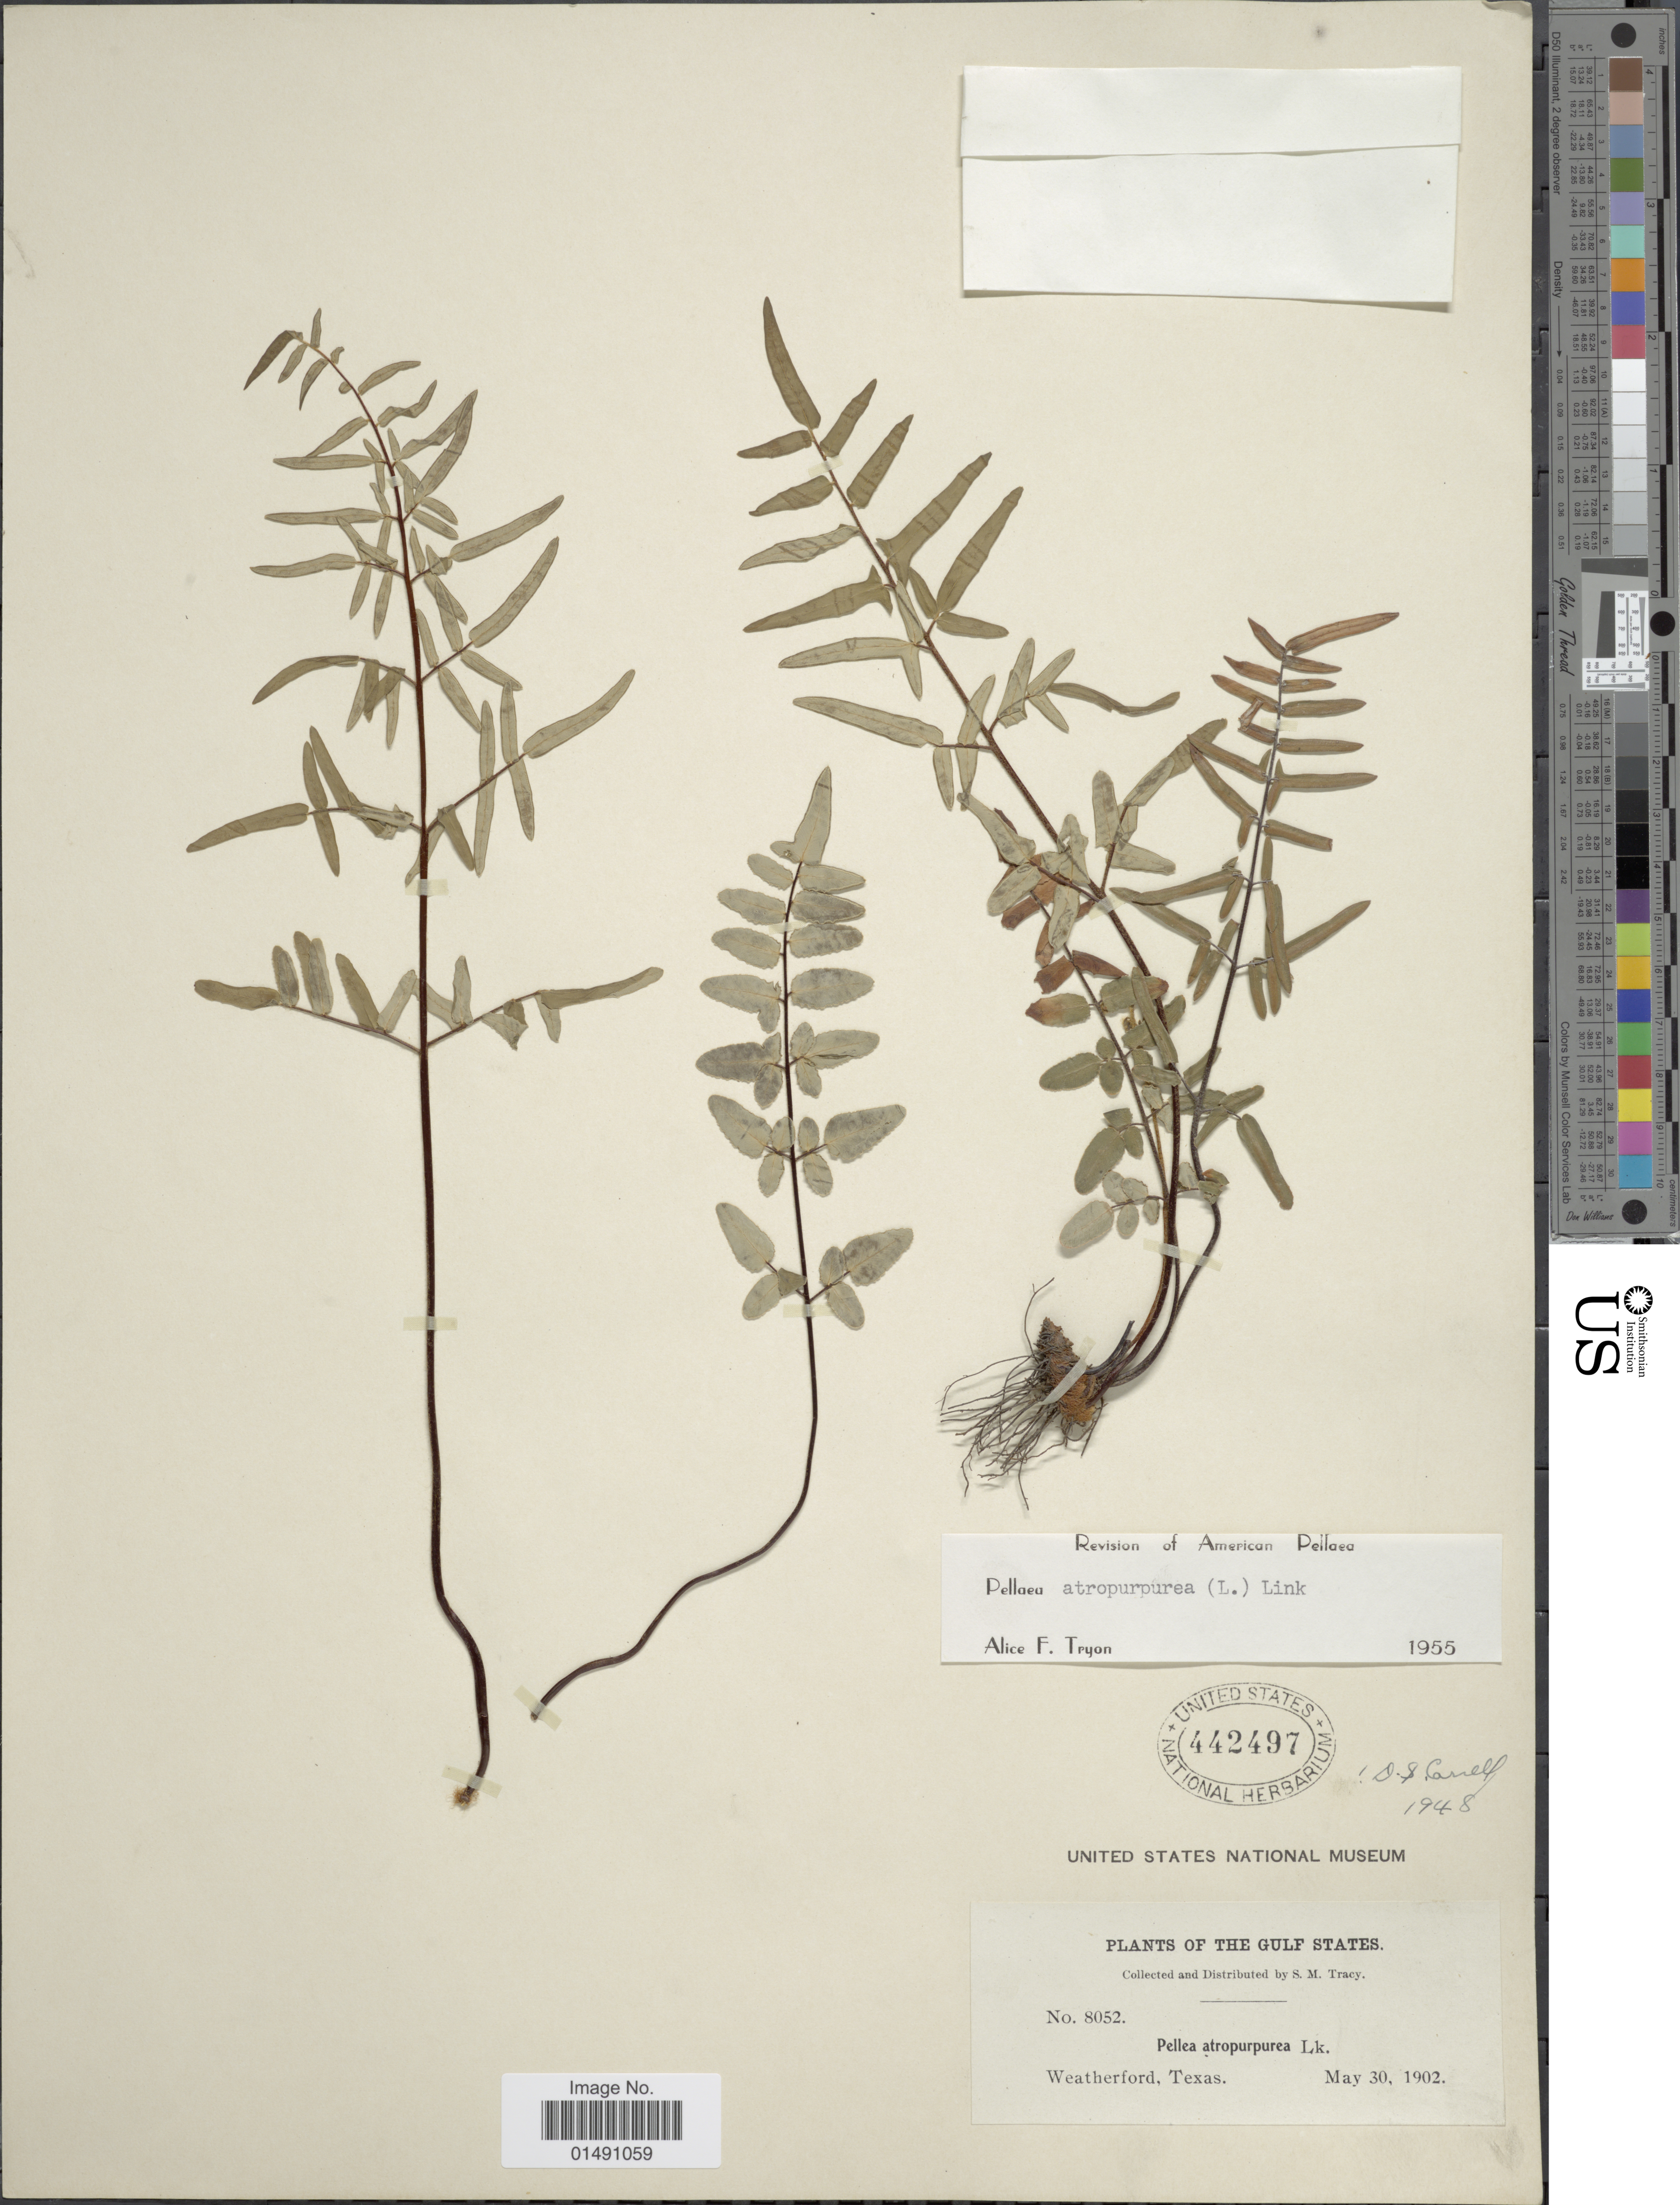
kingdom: Plantae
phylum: Tracheophyta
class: Polypodiopsida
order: Polypodiales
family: Pteridaceae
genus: Pellaea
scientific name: Pellaea atropurpurea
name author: (L.) Link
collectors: S. M. Tracy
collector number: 8052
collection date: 1902-05-30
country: United States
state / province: Texas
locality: The Gulf States, Wearherford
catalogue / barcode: US 442497